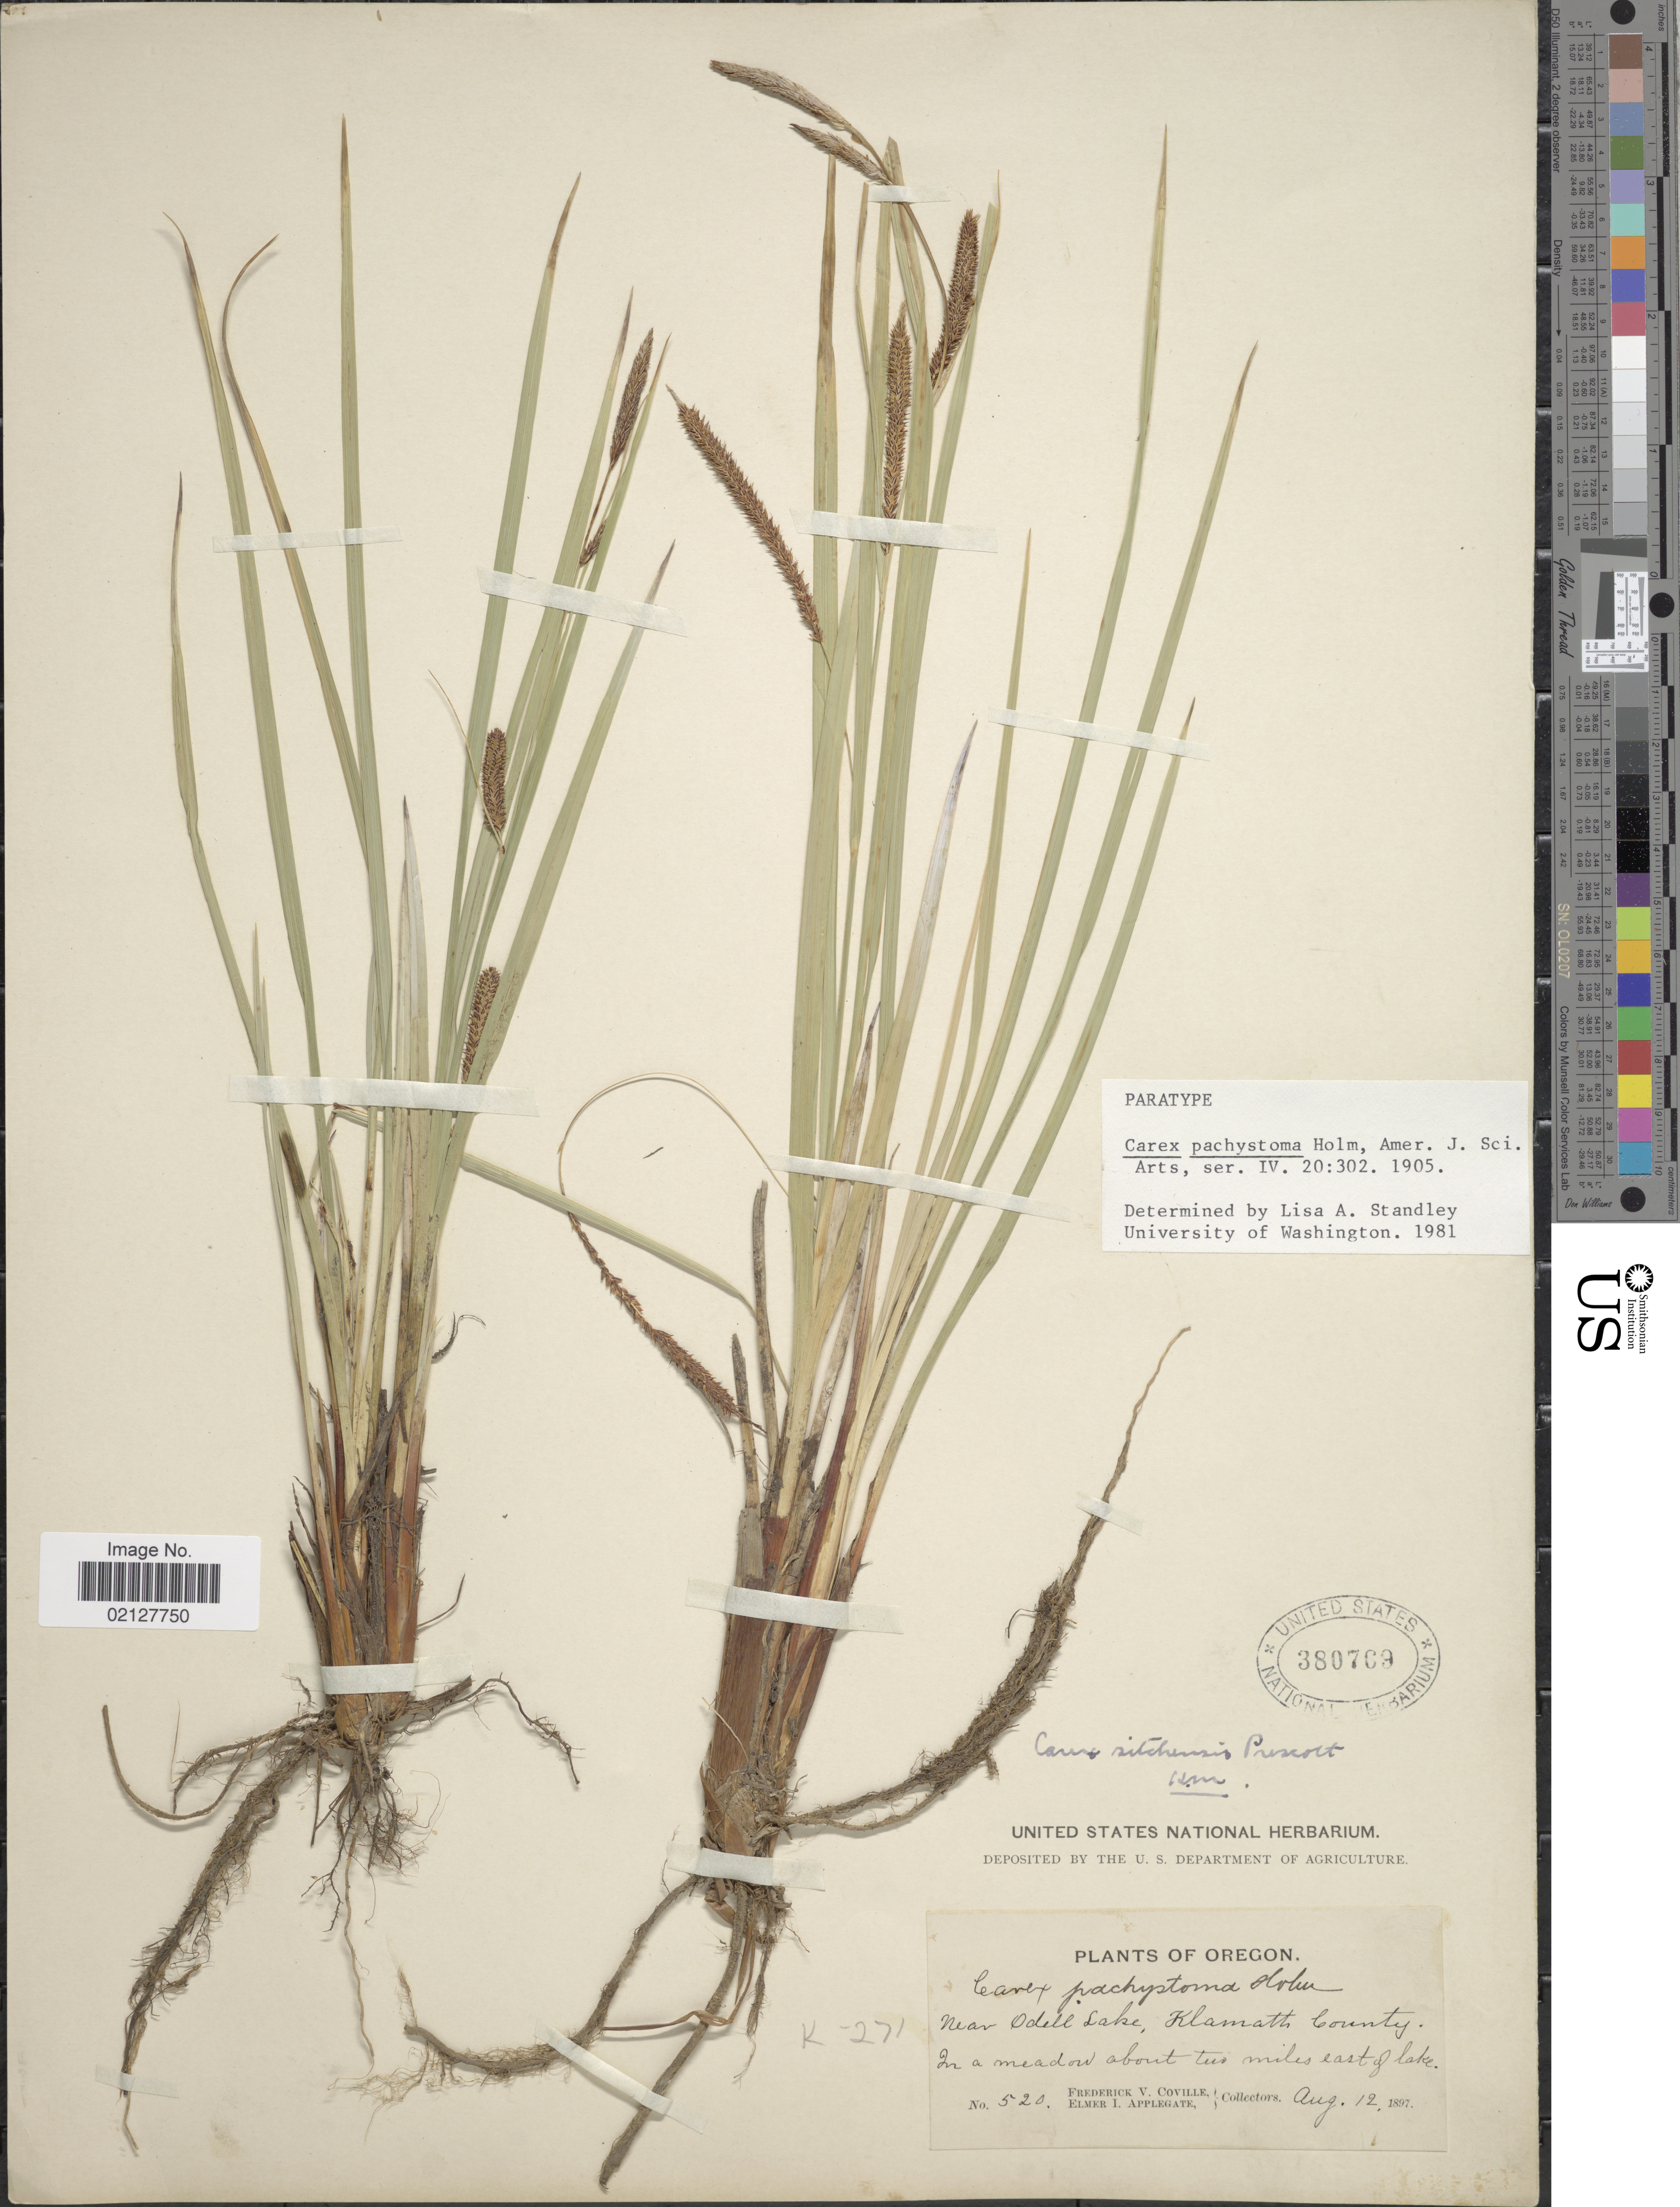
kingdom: Plantae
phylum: Tracheophyta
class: Liliopsida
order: Poales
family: Cyperaceae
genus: Carex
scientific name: Carex aquatilis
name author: Wahlenb.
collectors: F. V. Coville & E. I. Applegate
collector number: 520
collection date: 1897-08-12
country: United States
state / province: Oregon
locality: Near Odell Lake, Klamath County, In a meadow about two miles east of lake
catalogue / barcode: US 380769